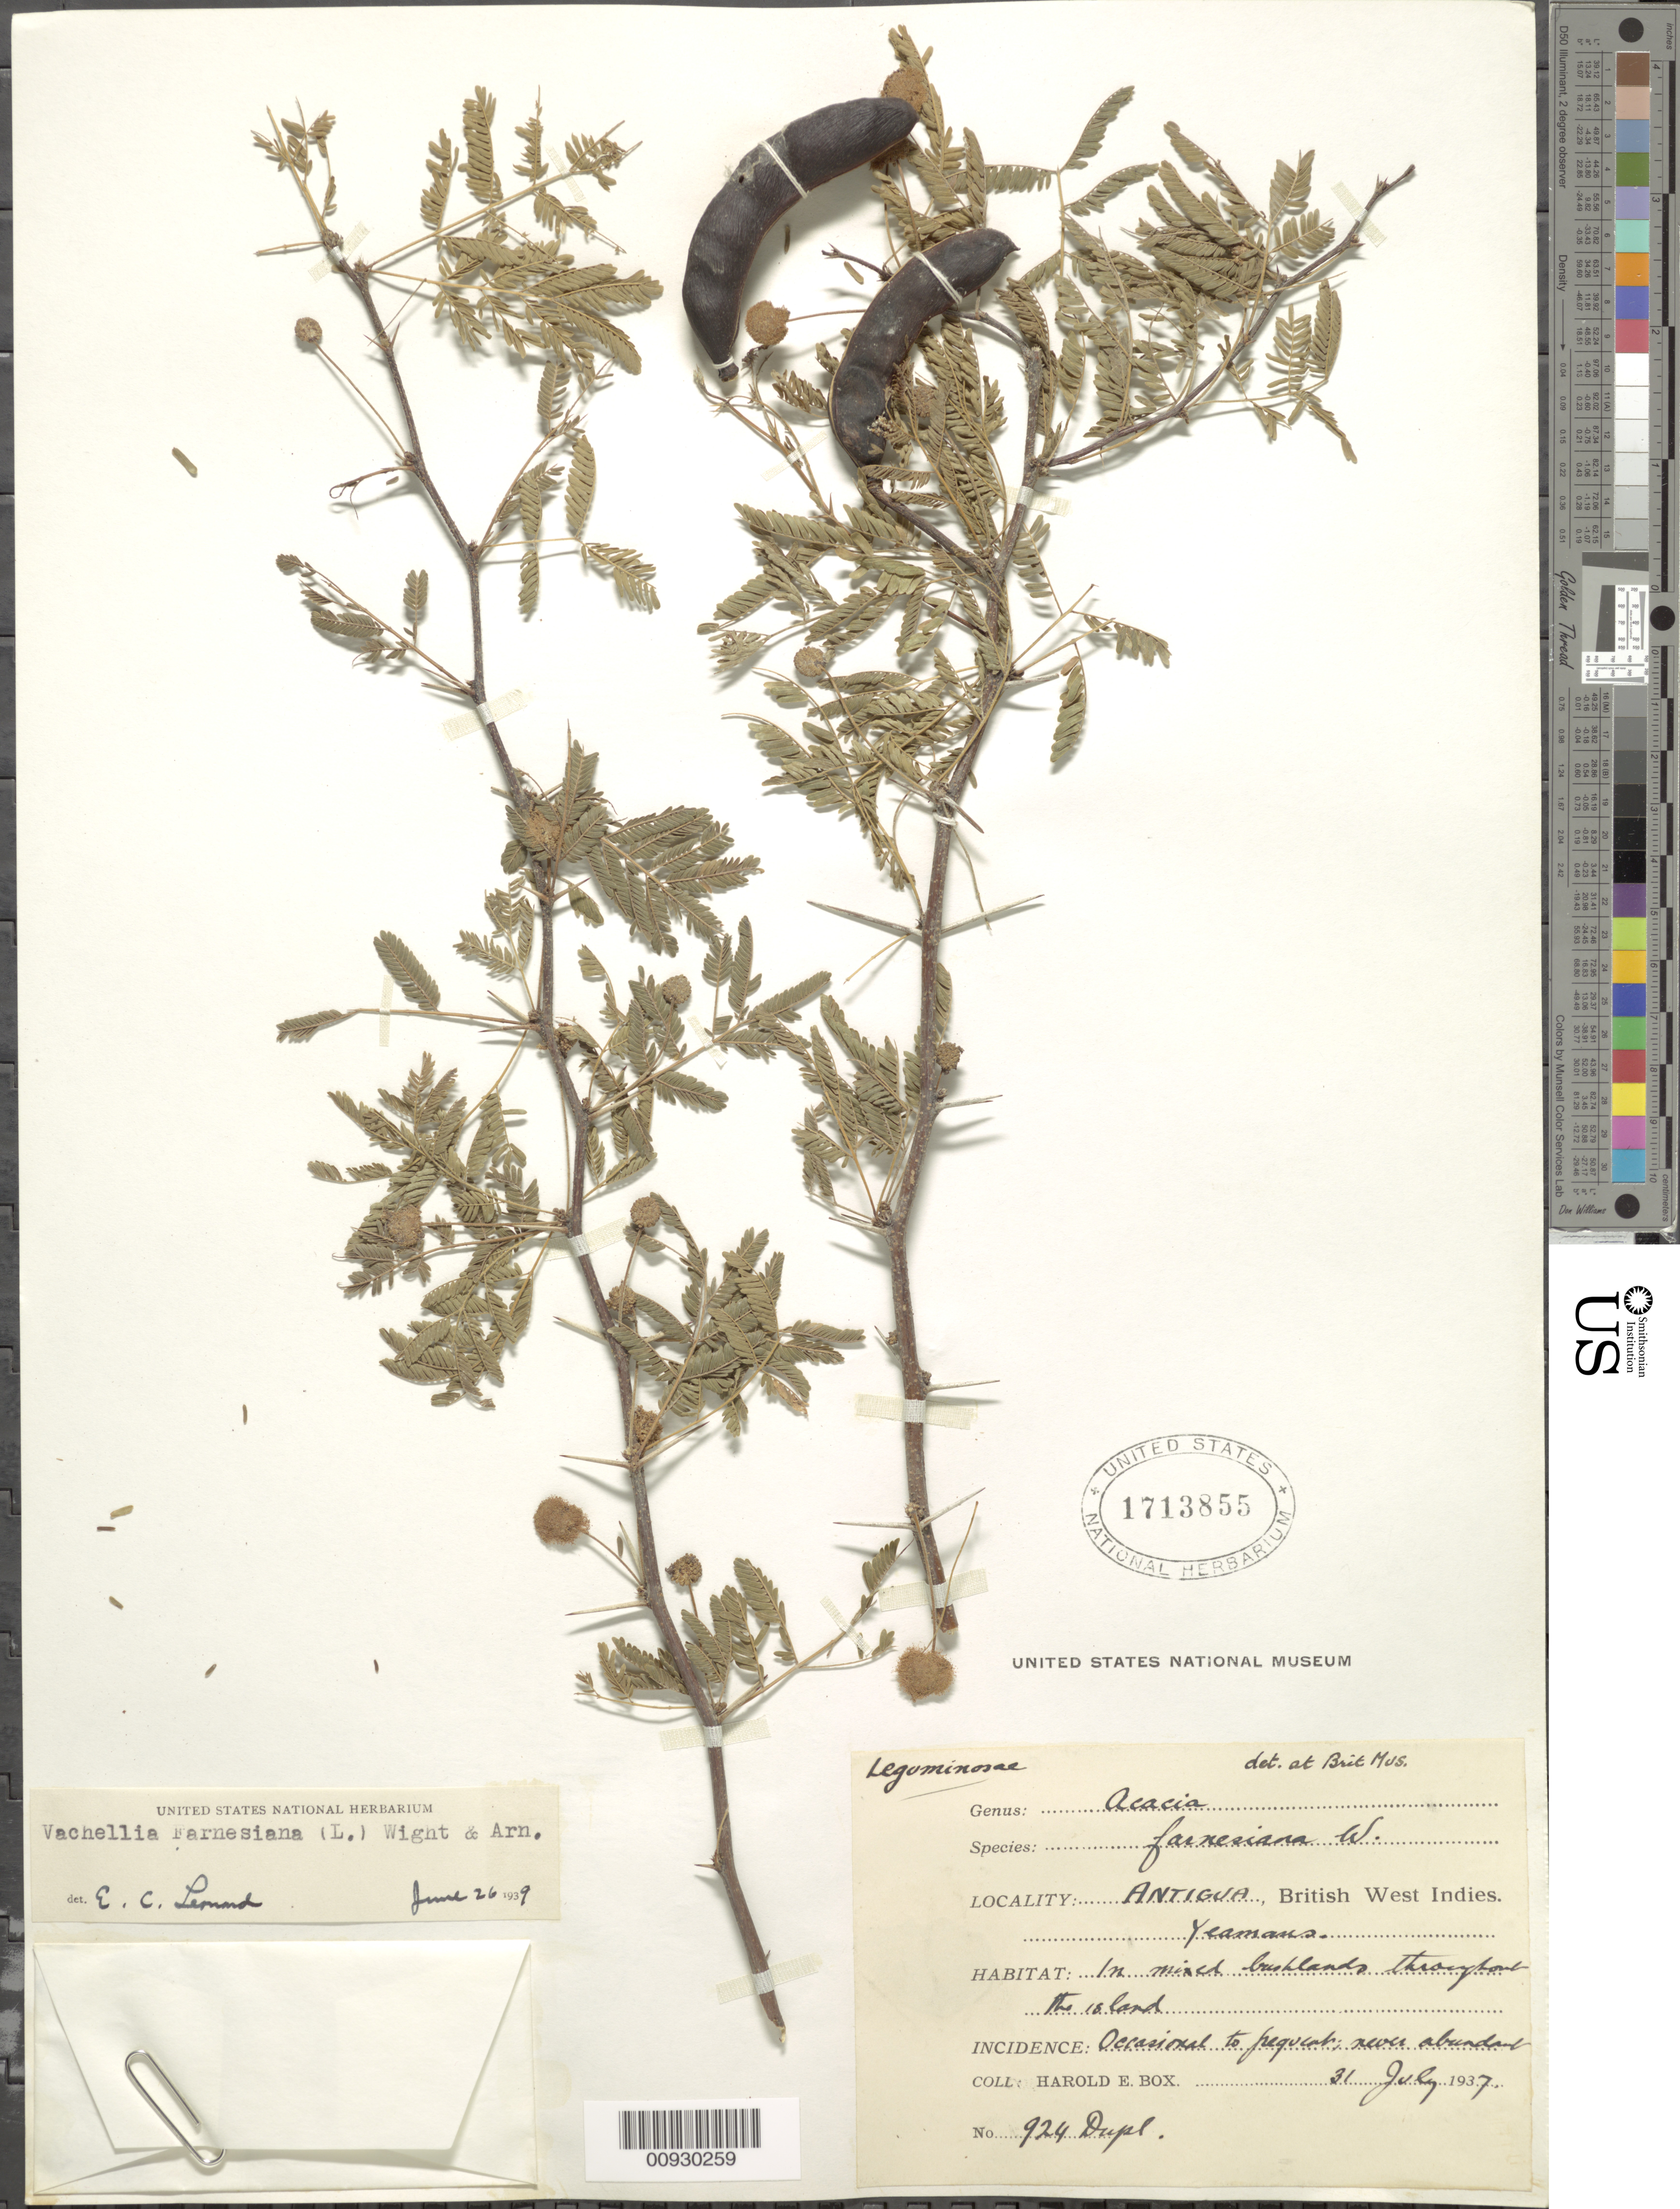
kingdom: Plantae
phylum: Tracheophyta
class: Magnoliopsida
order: Fabales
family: Fabaceae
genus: Vachellia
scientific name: Vachellia farnesiana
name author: (L.) Wight & Arn.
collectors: H. E. Box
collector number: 924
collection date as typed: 31 Jul 1937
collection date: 1937-07-31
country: Antigua and Barbuda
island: Antigua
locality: Yeamans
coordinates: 0 N, 0 E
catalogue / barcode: US 1713855